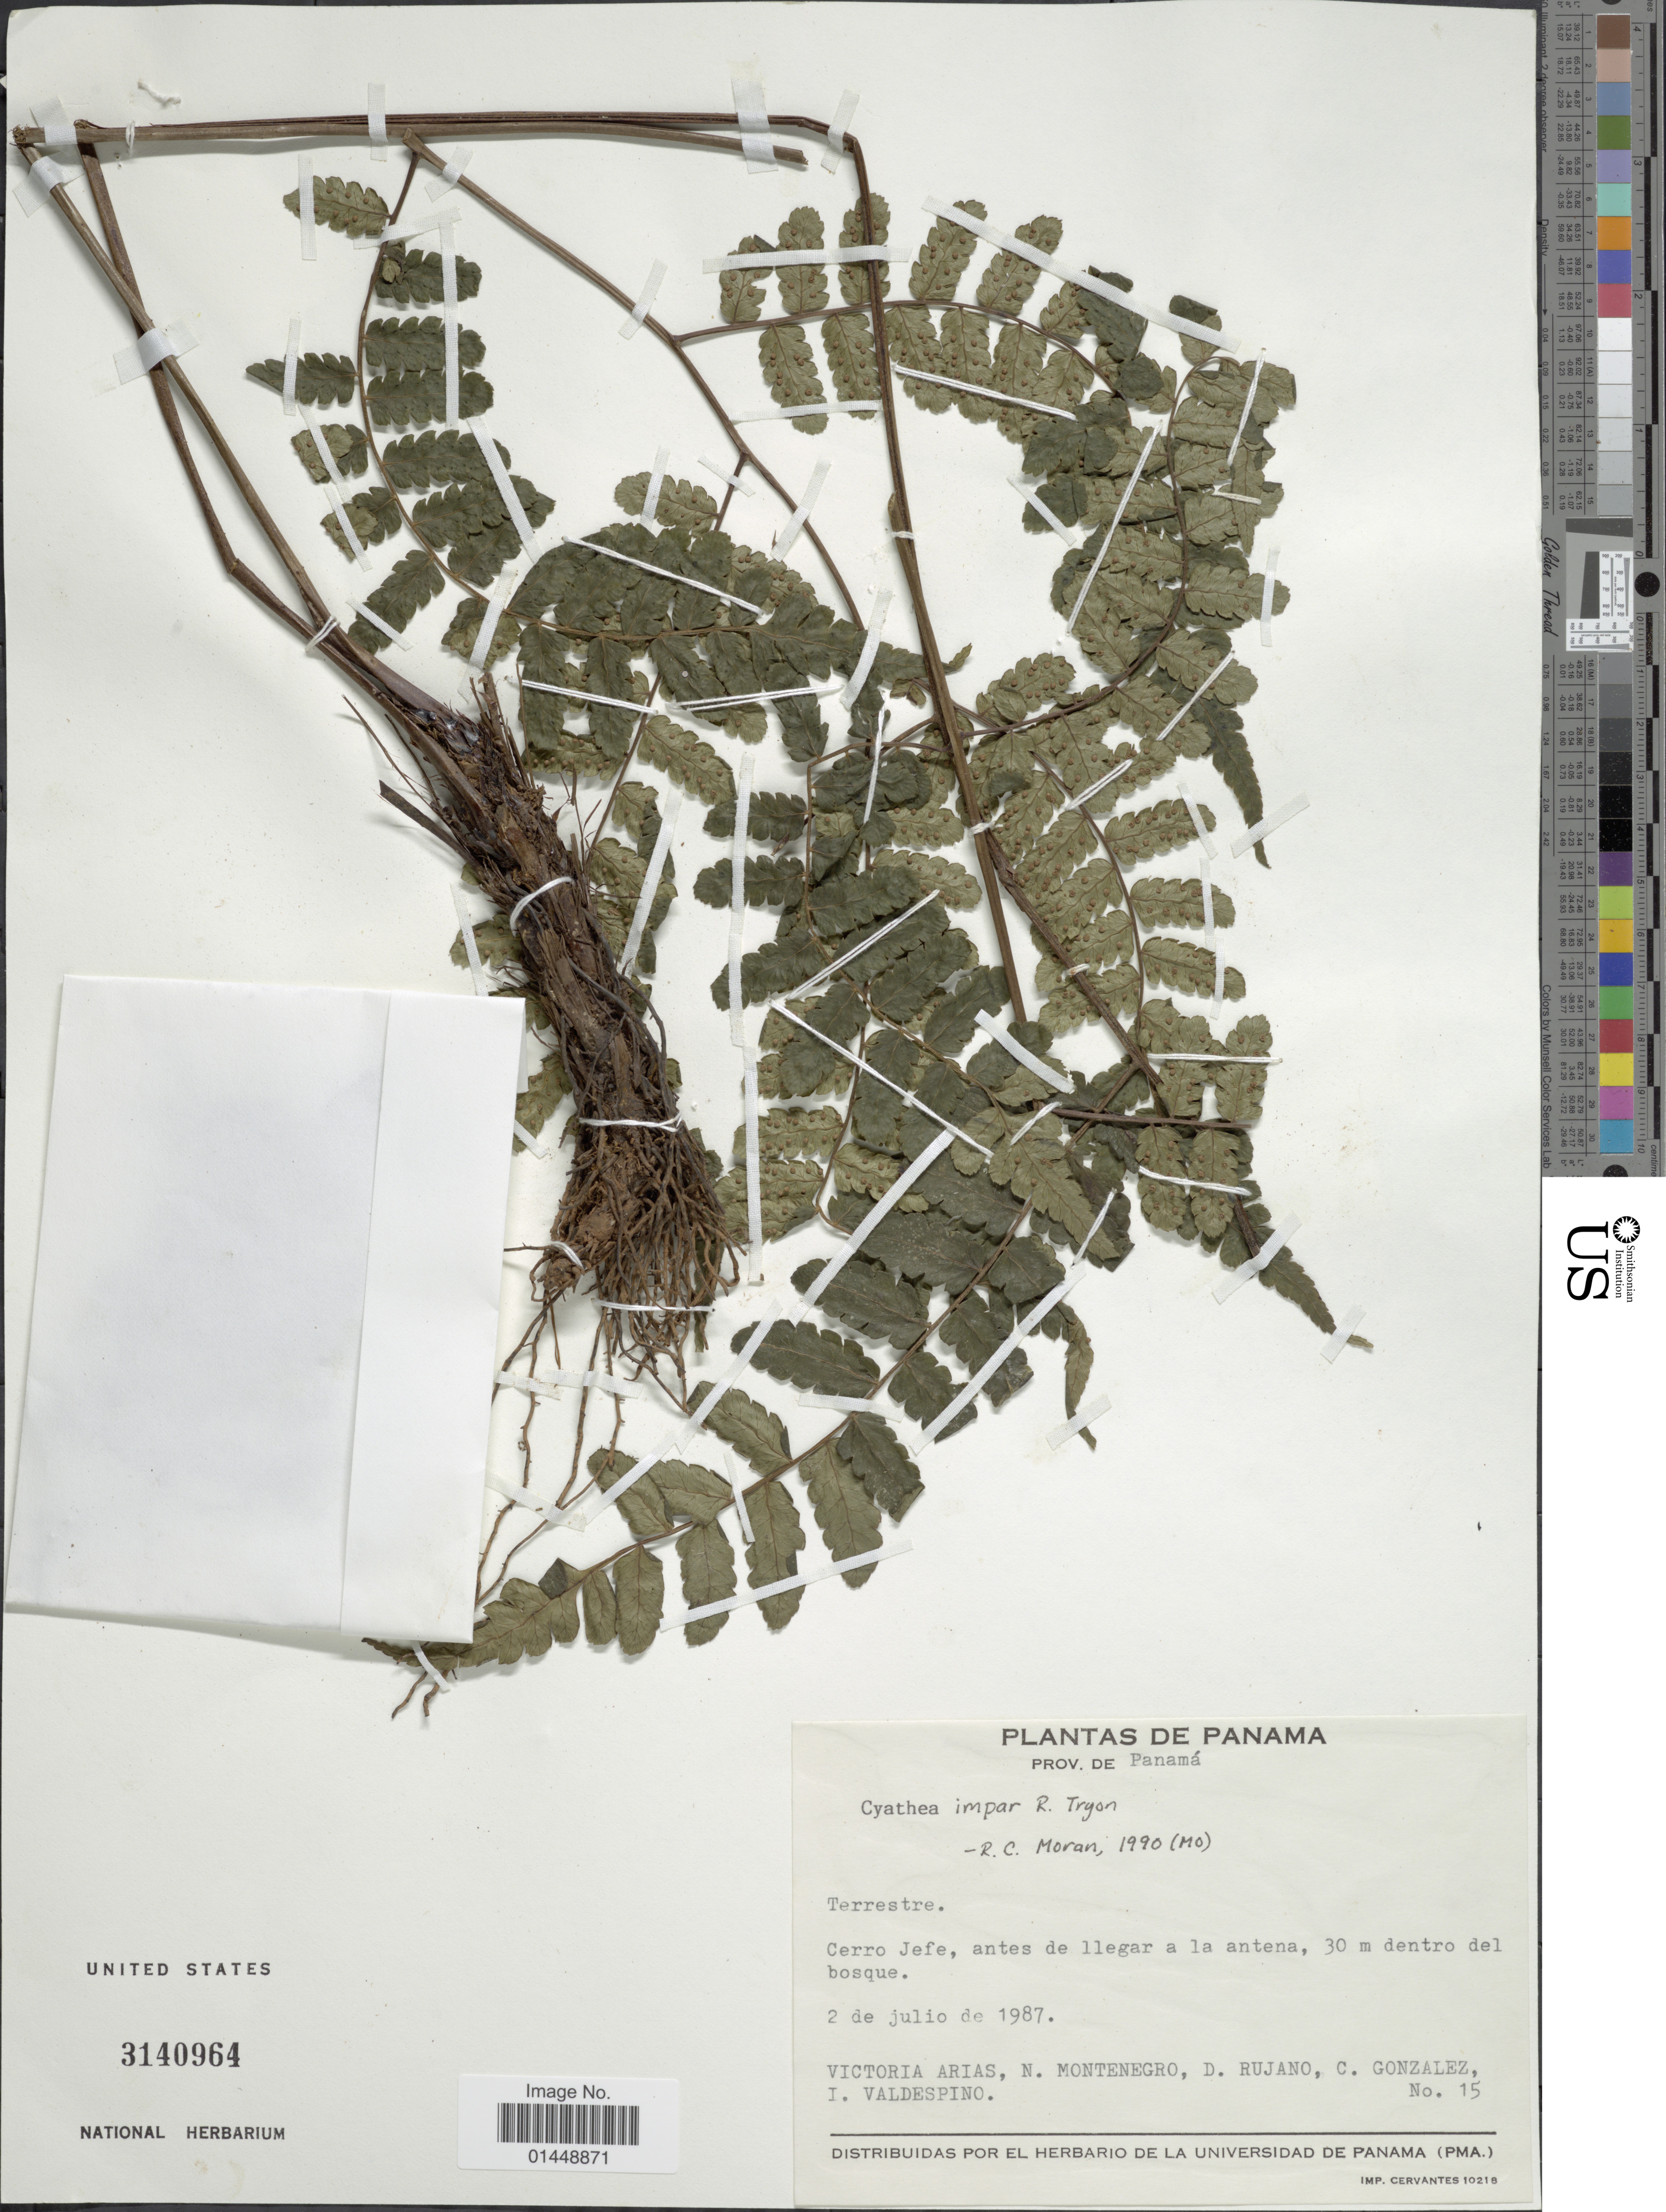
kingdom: Plantae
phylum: Tracheophyta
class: Polypodiopsida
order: Cyatheales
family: Cyatheaceae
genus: Cyathea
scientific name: Cyathea impar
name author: R.M. Tryon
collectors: V. Arias, N. Montenegro, D. Rujano, C. Gonzalez & I. A. Valdespino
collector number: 15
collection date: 1987-07-02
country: Panama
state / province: Panamá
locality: Prov. de Panamá. Cerro Jefe, antes de llegar a la antena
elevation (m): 30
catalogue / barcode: US 3140964